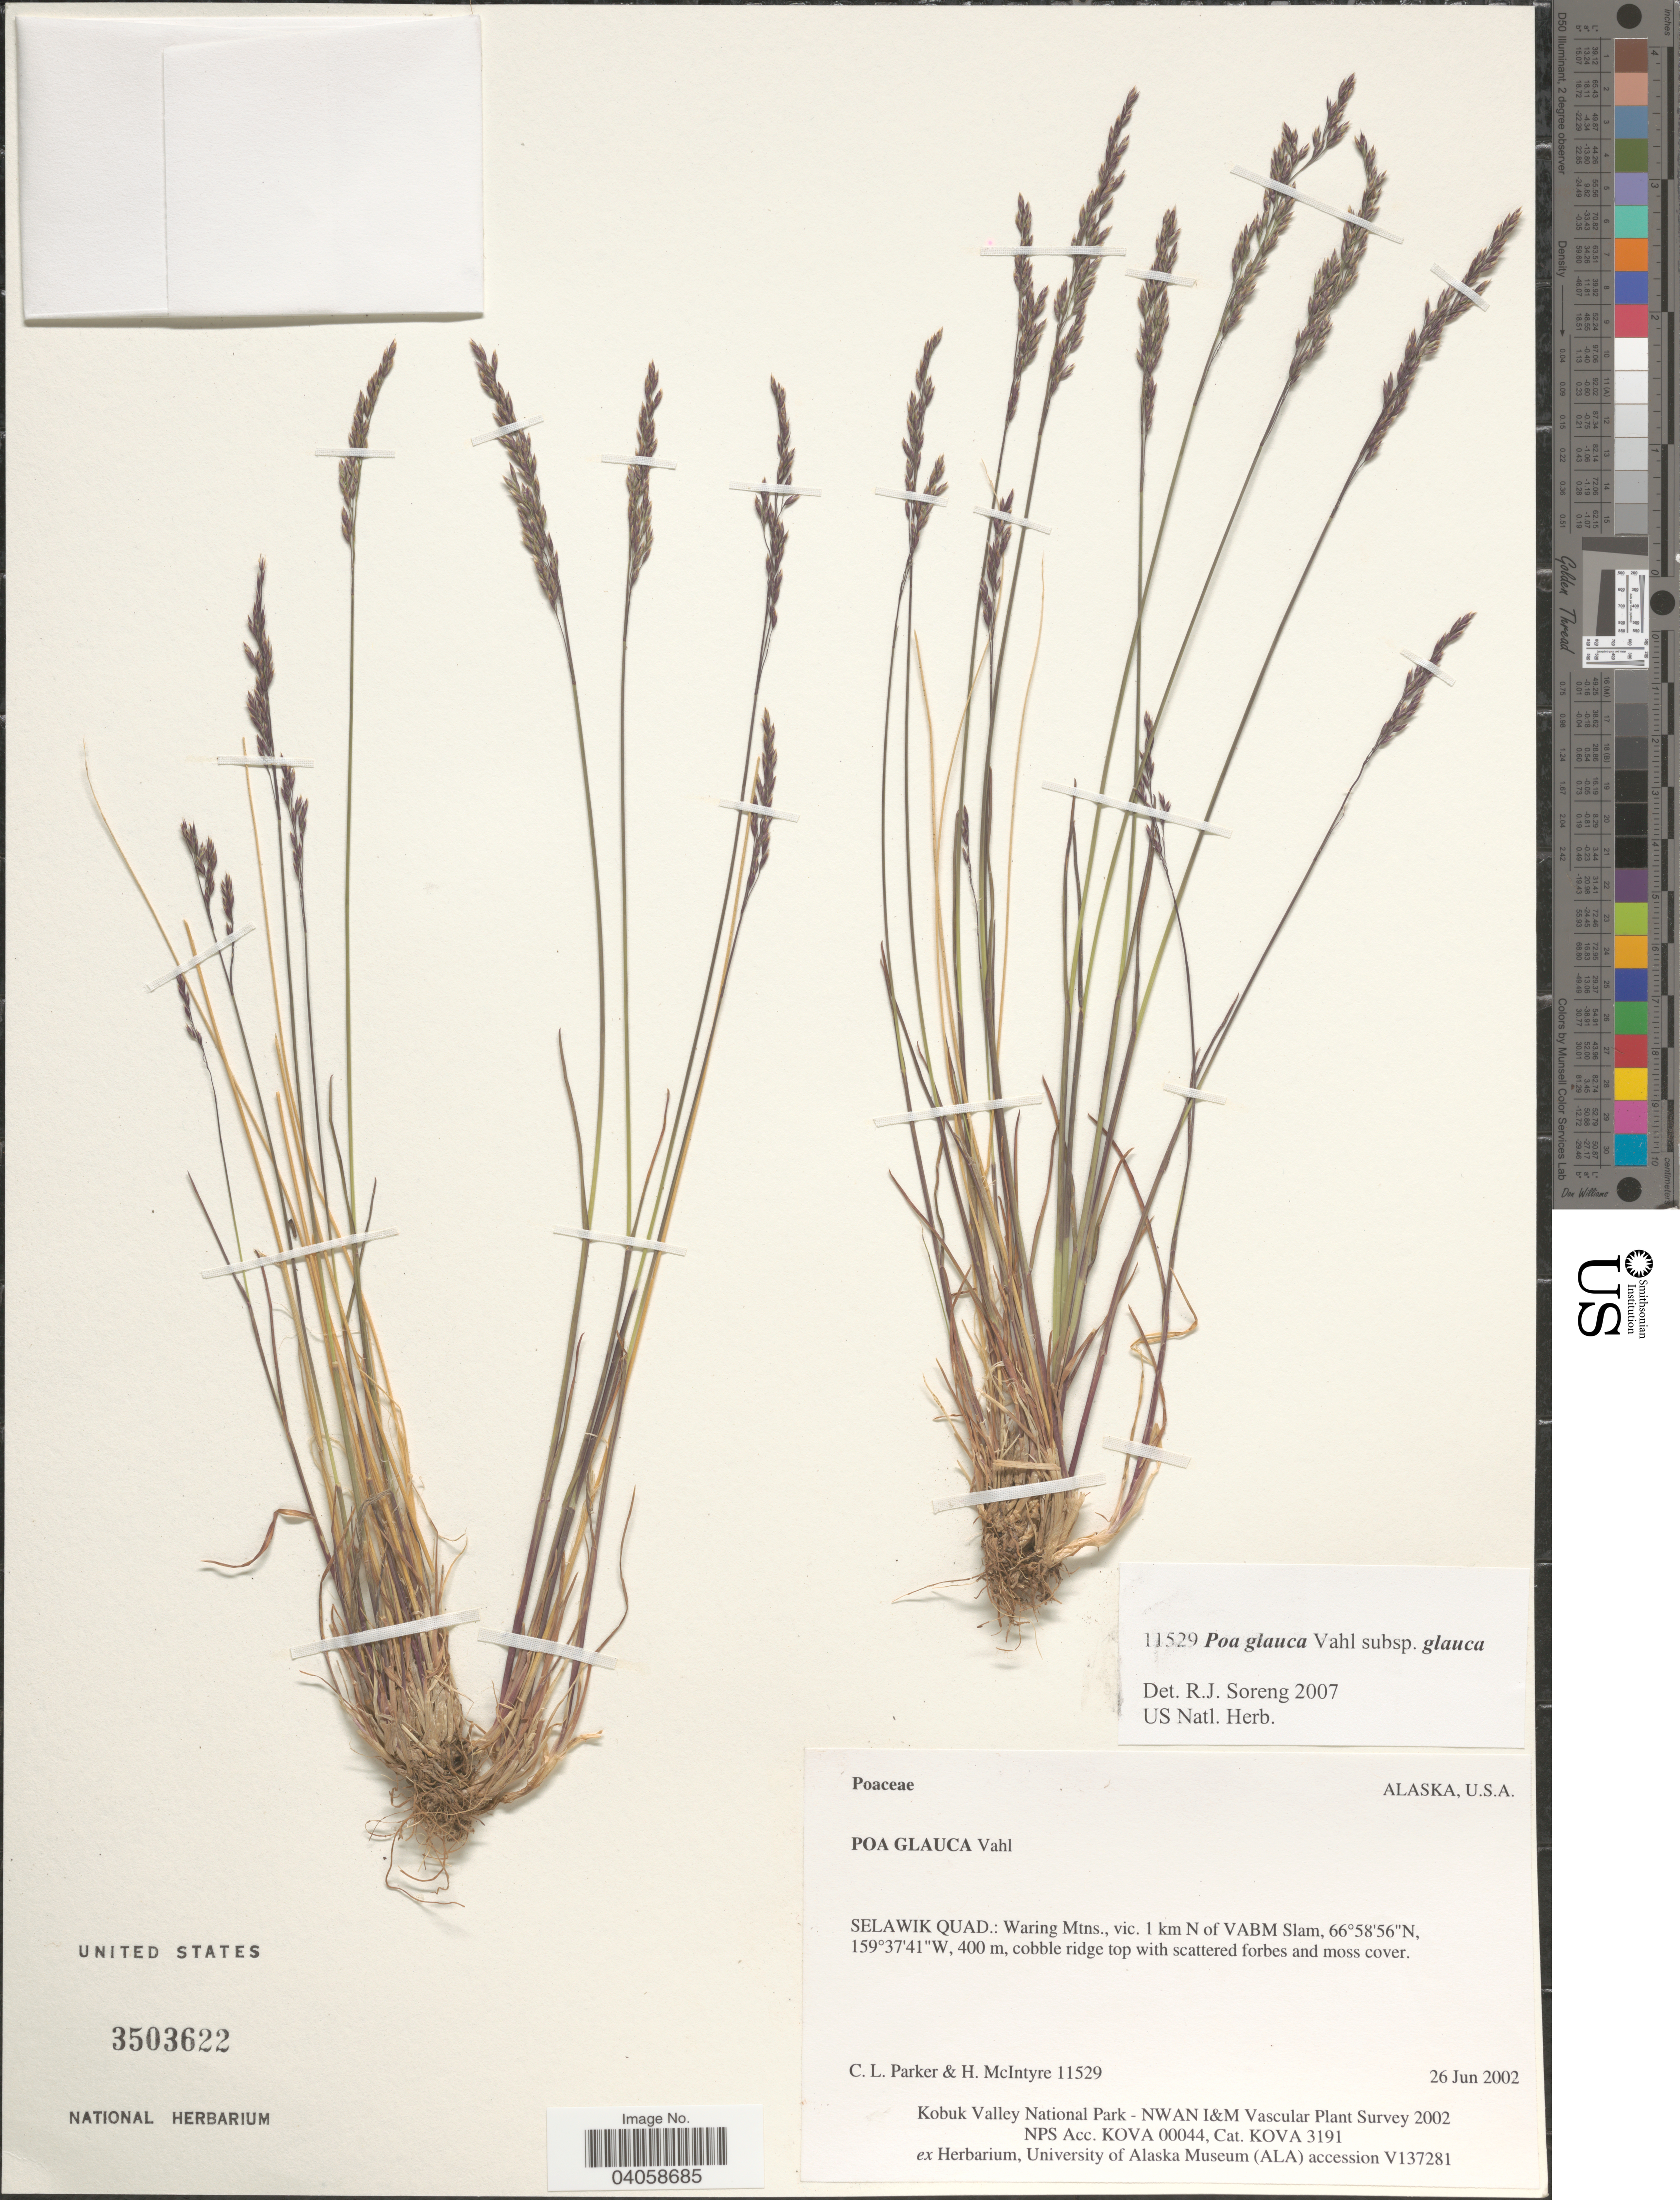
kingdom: Plantae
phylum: Tracheophyta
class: Liliopsida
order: Poales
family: Poaceae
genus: Poa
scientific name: Poa glauca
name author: Vahl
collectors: C. L. Parker & H. McIntyre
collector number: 11529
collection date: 2002-06-26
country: United States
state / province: Alaska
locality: Selawik Quad.: Waring Mtns., vic. 1 km N of VABM Slam.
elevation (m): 400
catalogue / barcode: US 3503622